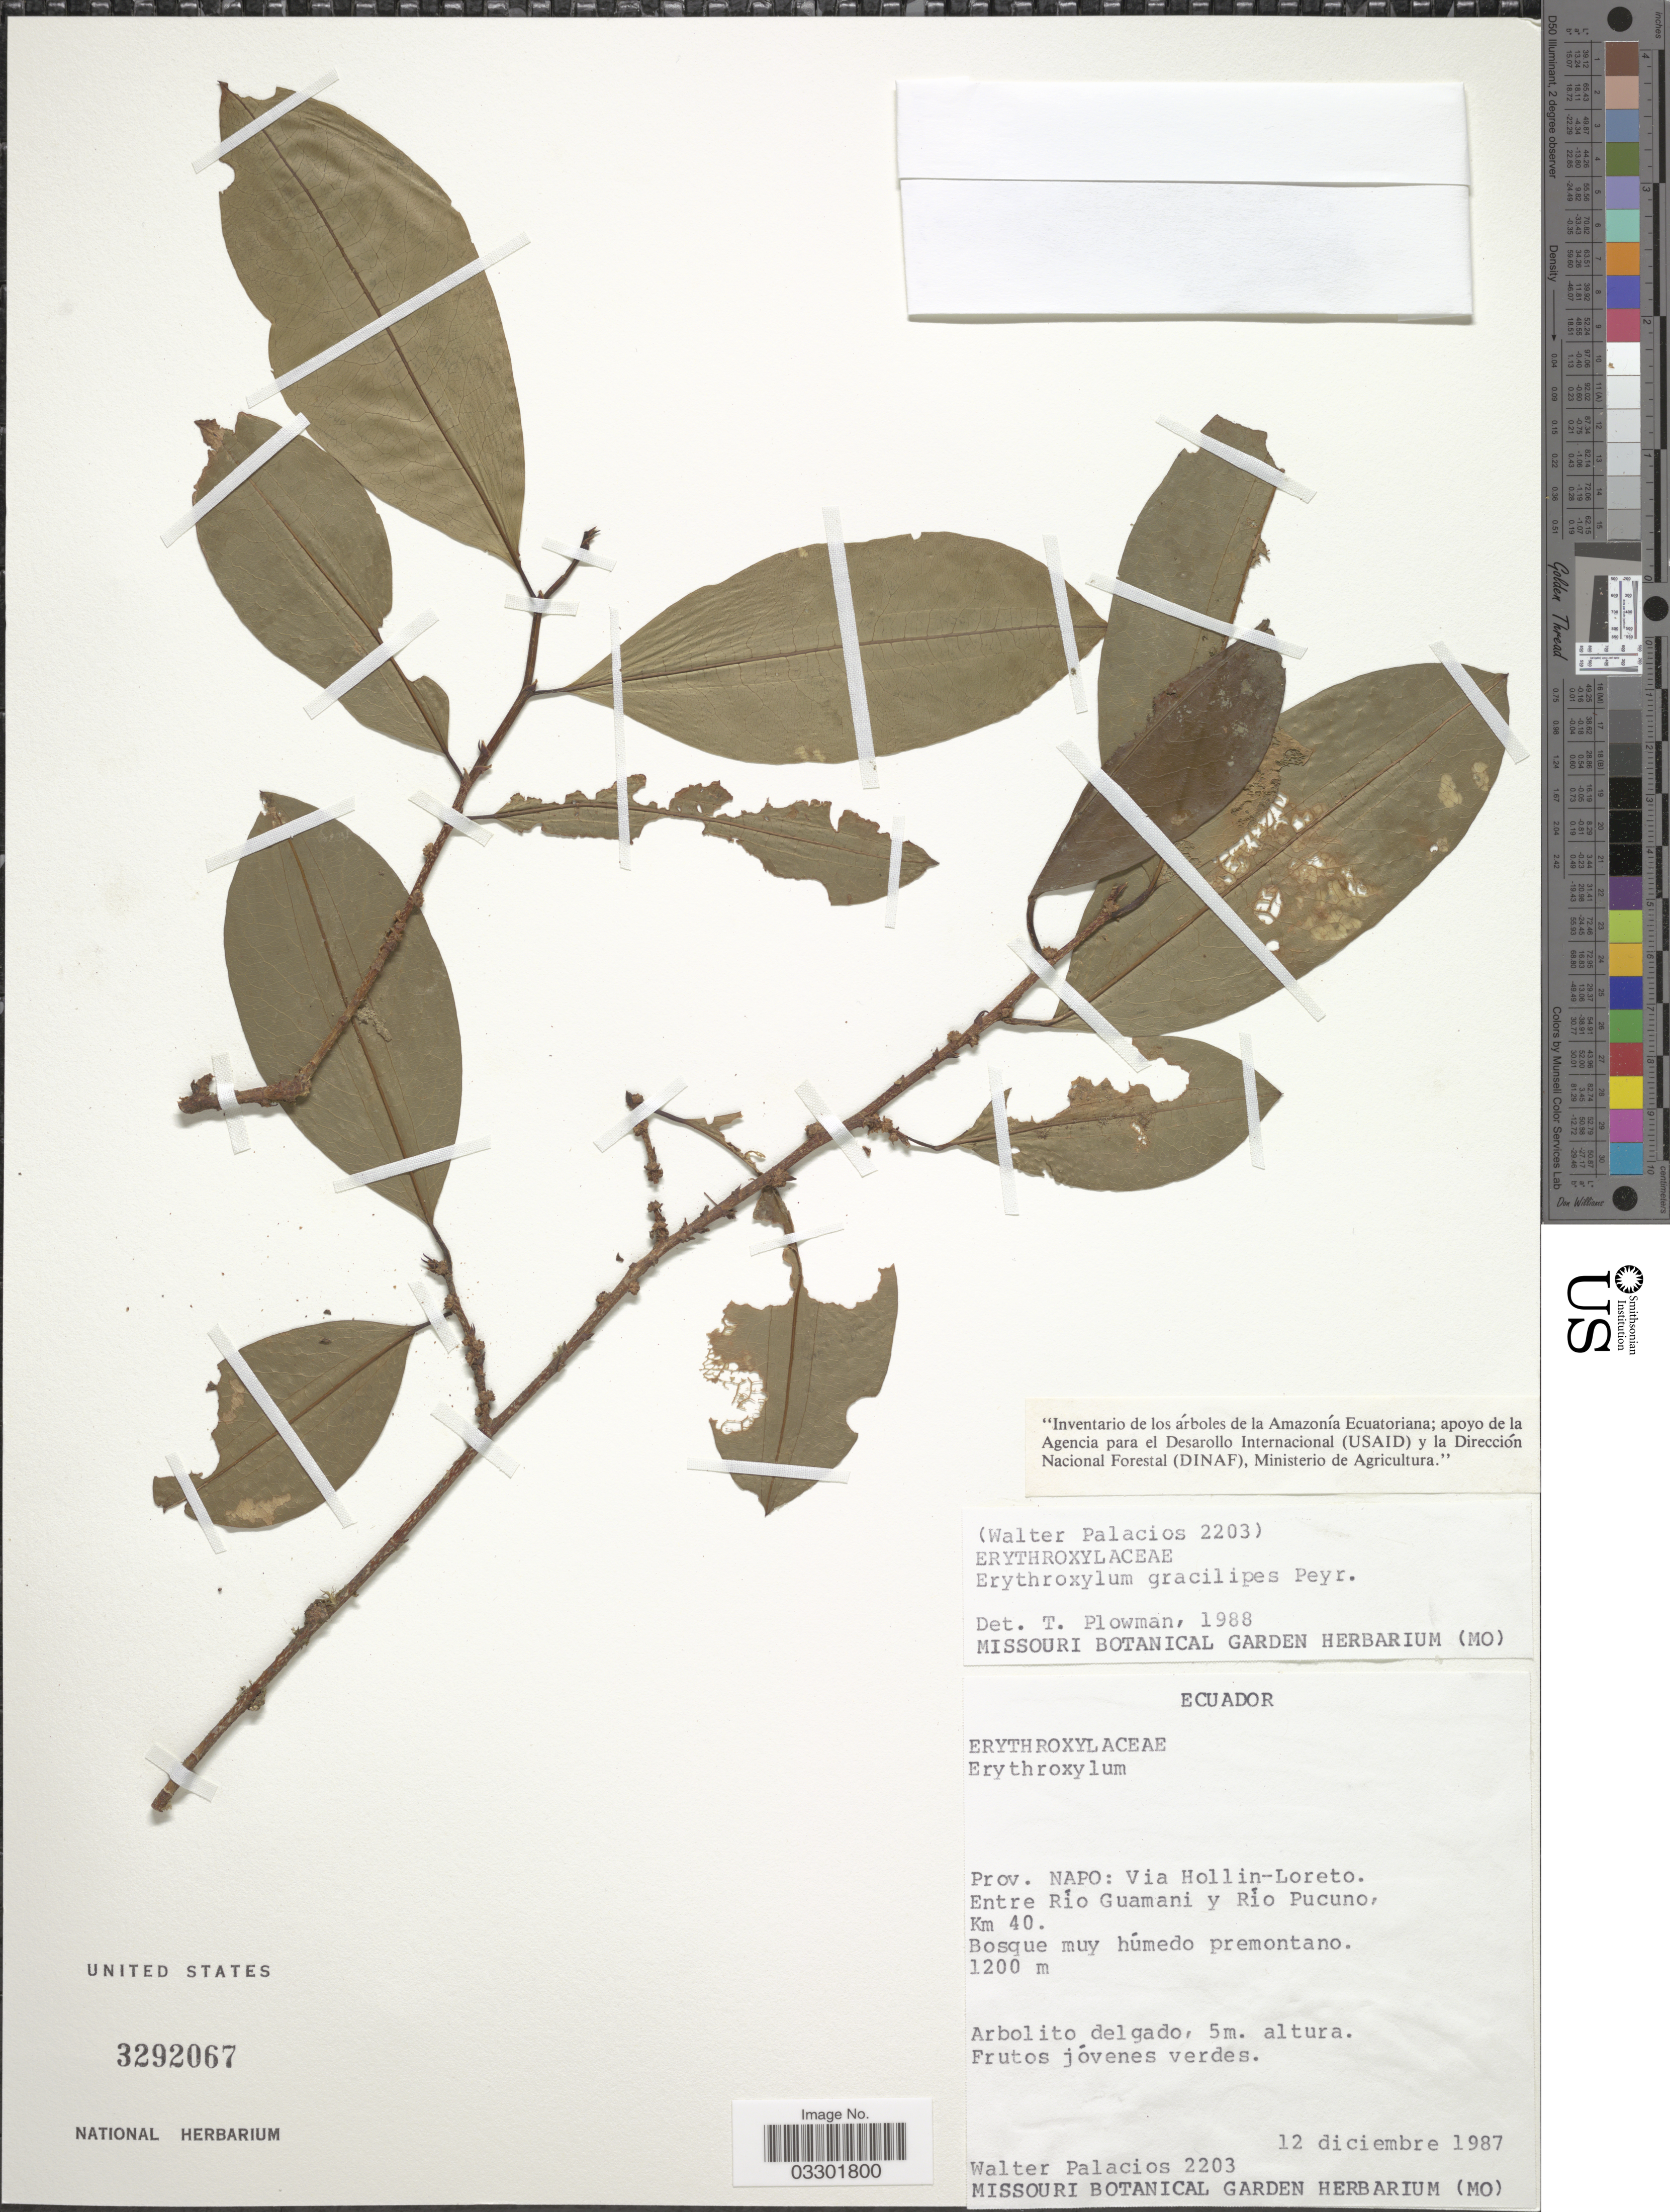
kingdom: Plantae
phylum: Tracheophyta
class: Magnoliopsida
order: Malpighiales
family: Erythroxylaceae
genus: Erythroxylum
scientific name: Erythroxylum gracilipes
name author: Peyr.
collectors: W. Palacios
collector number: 2203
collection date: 1987-12-12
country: Ecuador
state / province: Napo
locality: Via Hollin-Loreto. Entre Rio Guamani y Rio Pucuno, Km 40.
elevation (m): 1200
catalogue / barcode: US 3292067